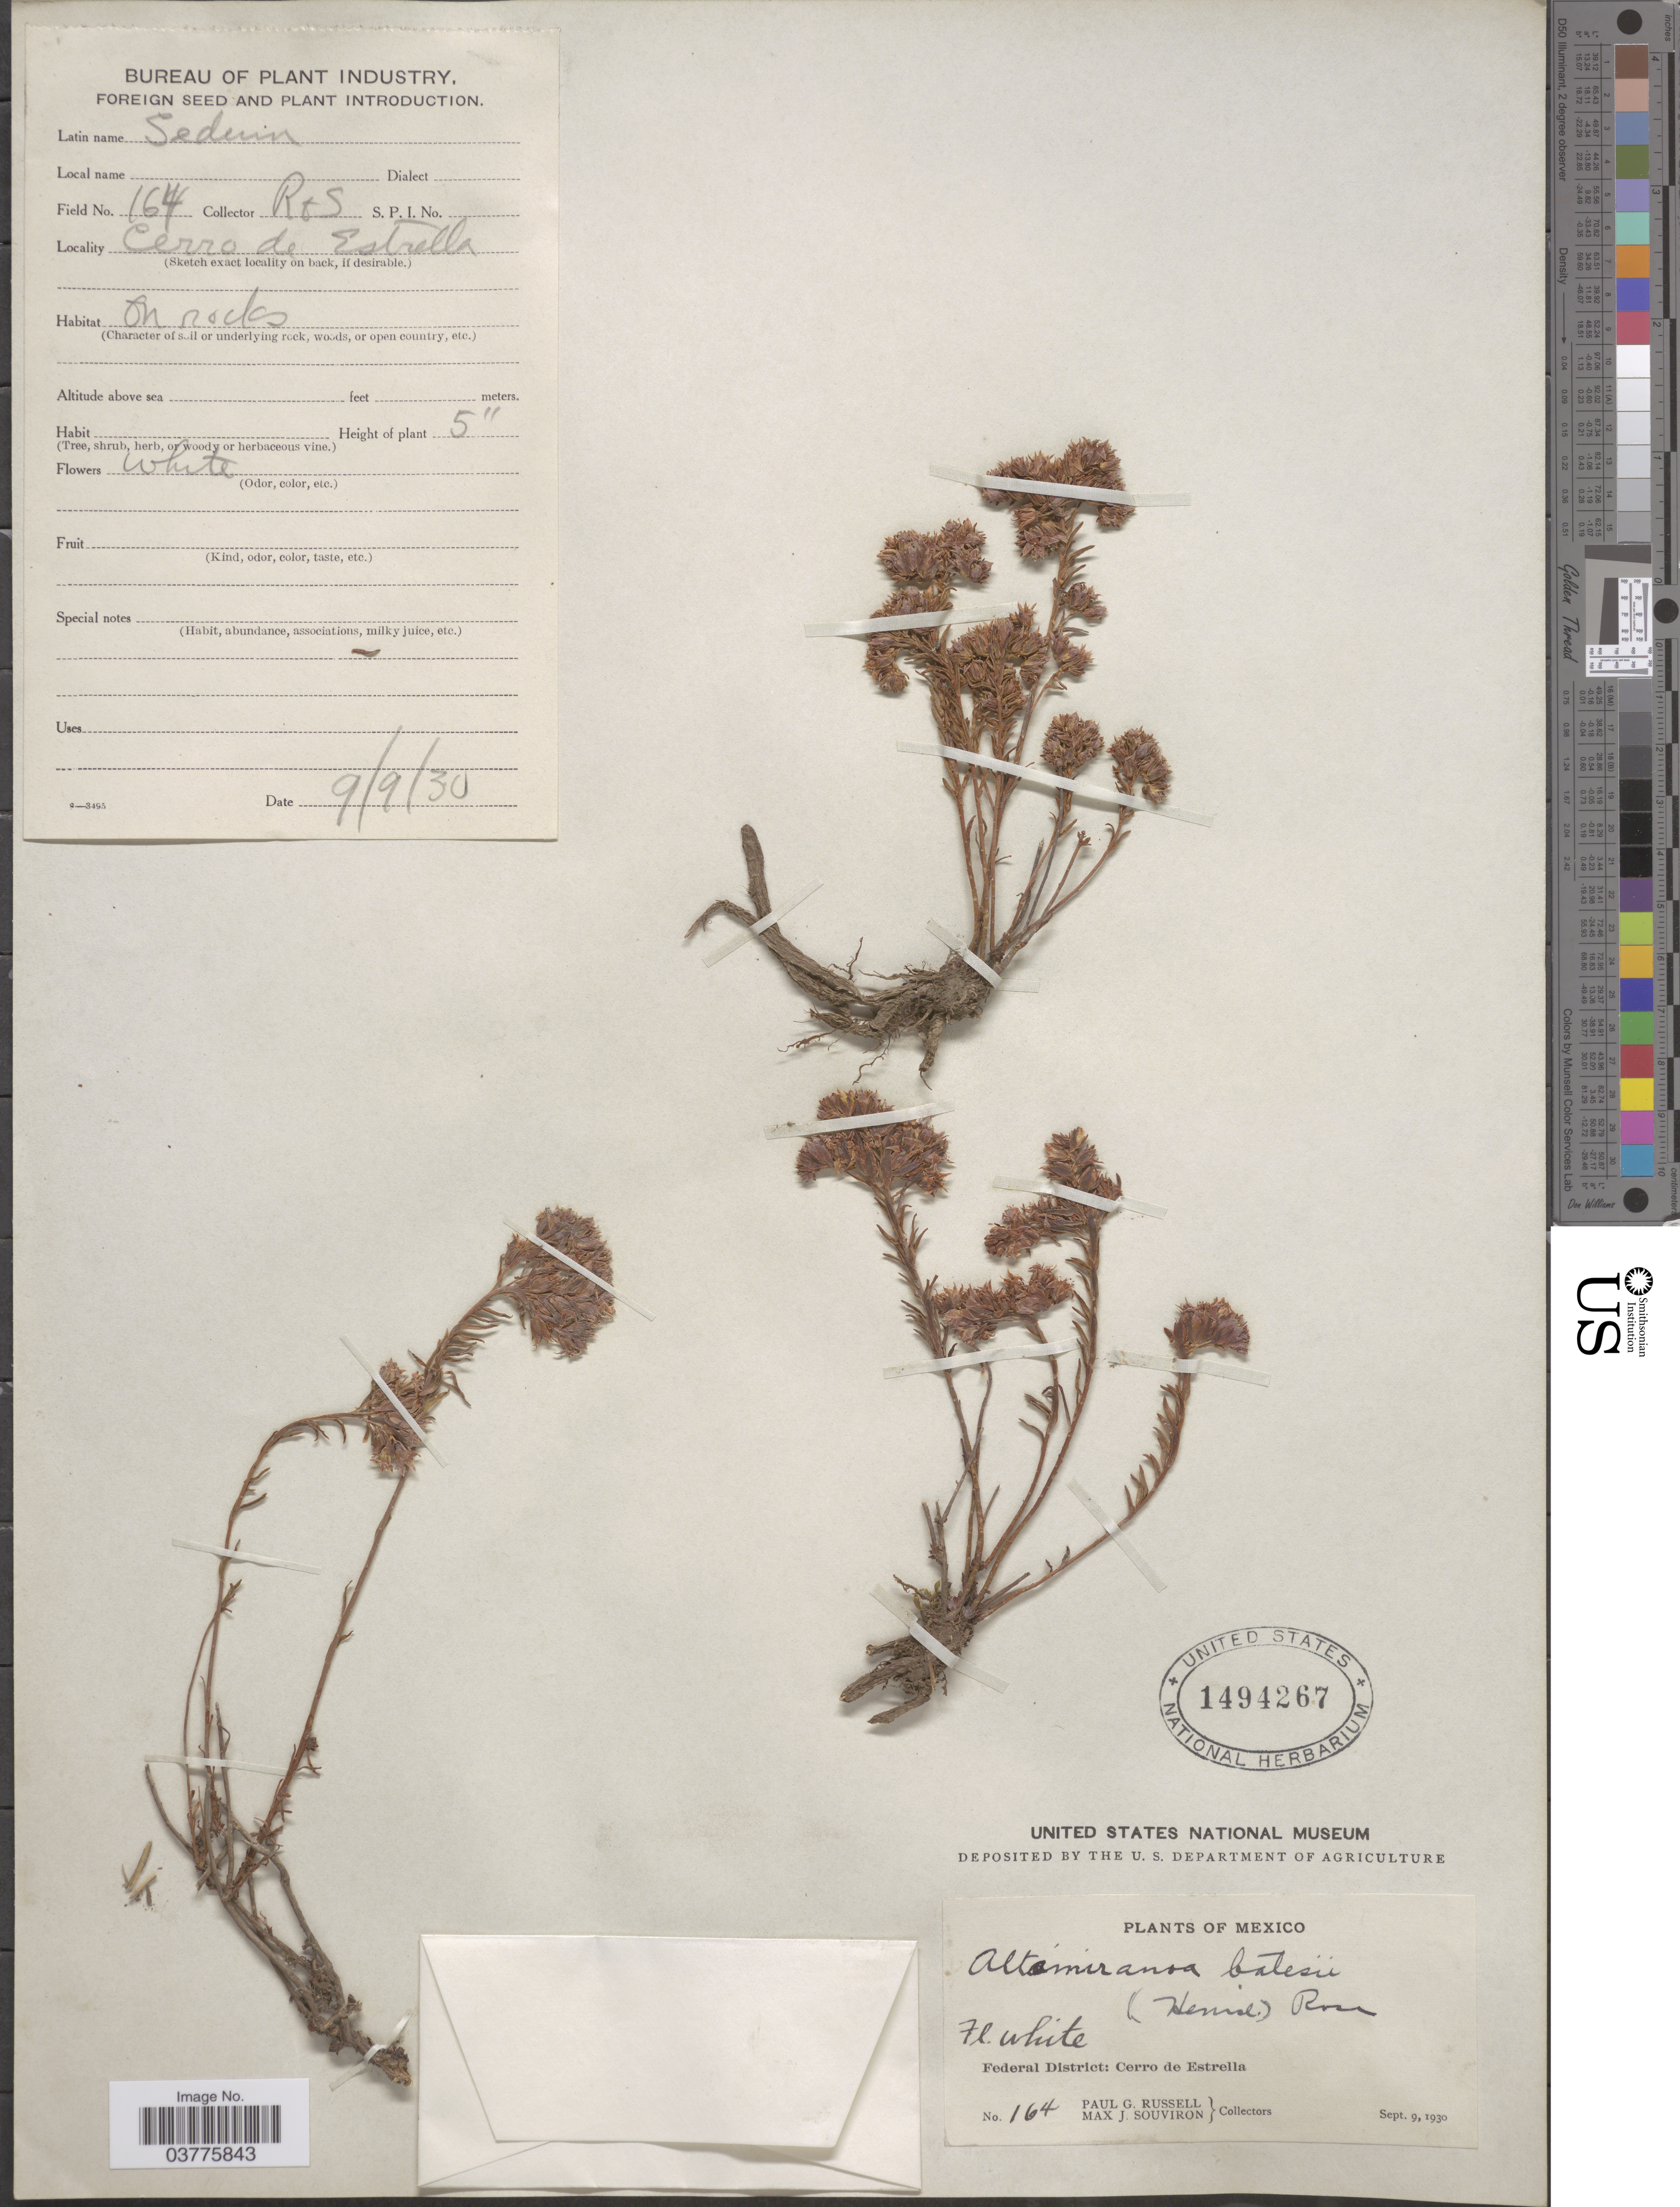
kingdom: Plantae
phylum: Tracheophyta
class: Magnoliopsida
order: Saxifragales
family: Crassulaceae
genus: Sedum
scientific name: Sedum goldmanii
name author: (Rose) Moran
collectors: P. G. Russell & M. J. Souviron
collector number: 164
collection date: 1930-09-09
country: Mexico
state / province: Distrito Federal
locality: Federal District: Cerro de Estrella.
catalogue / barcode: US 1494267